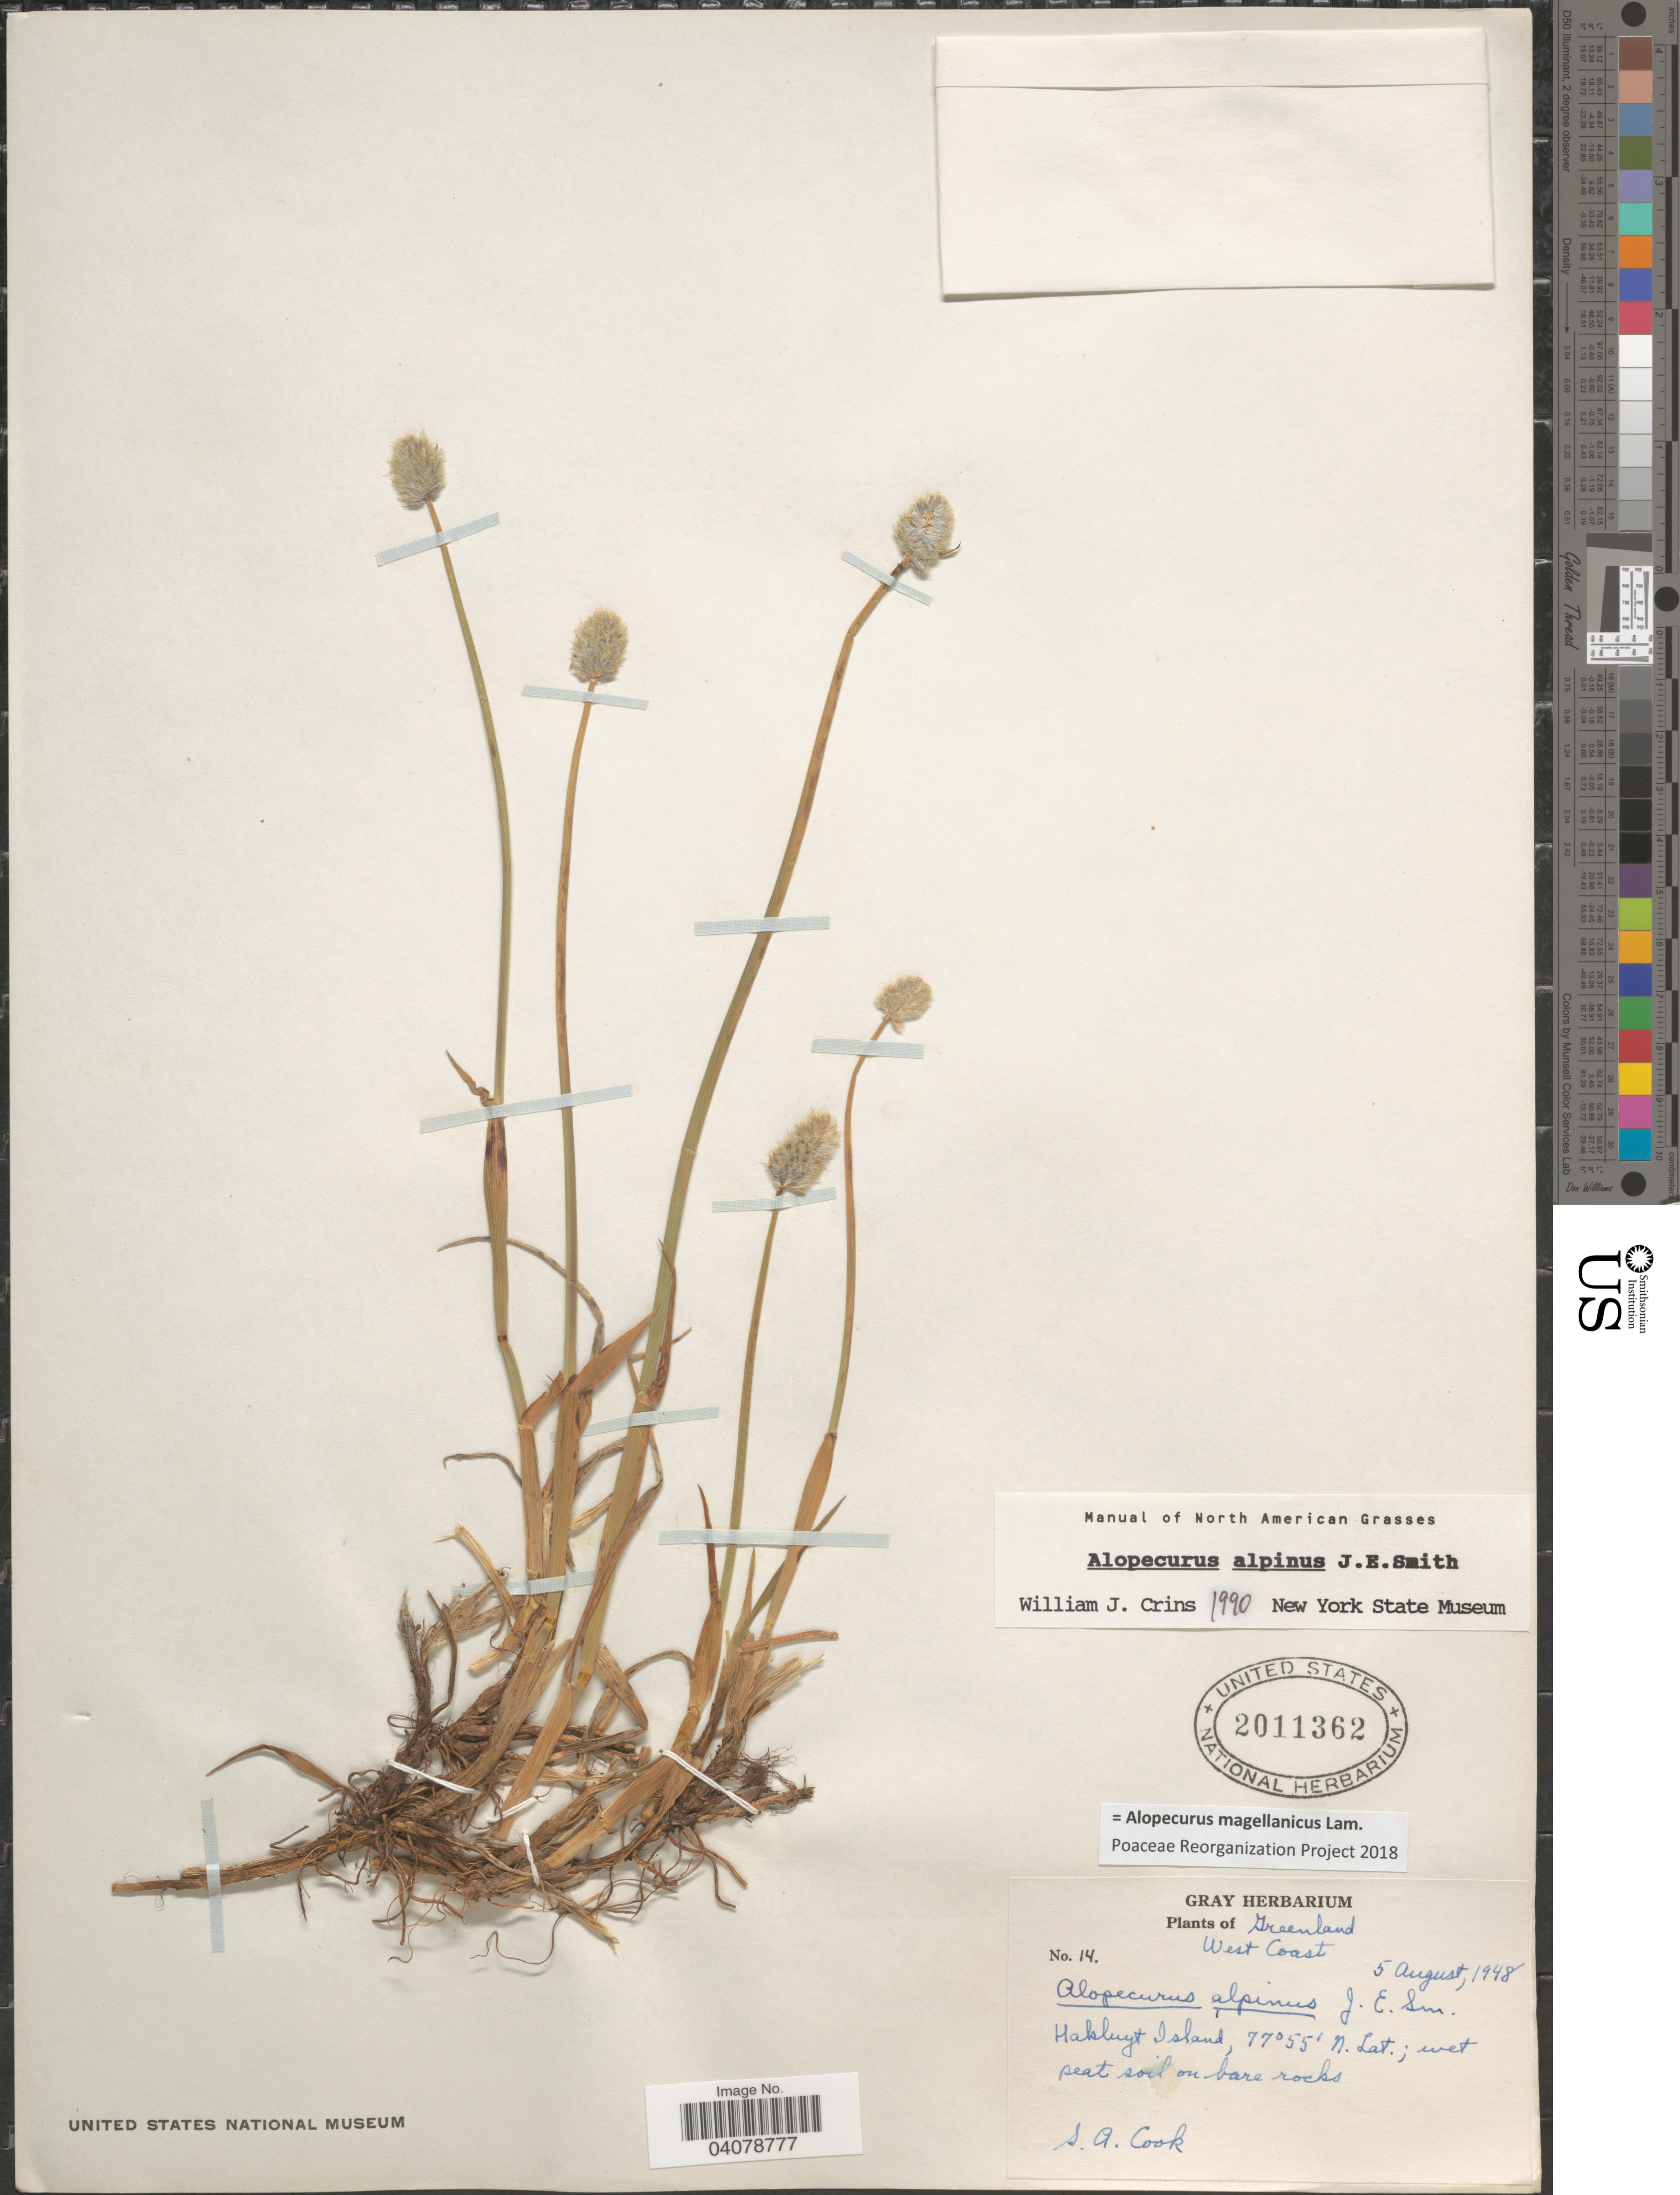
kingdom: Plantae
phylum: Tracheophyta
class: Liliopsida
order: Poales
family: Poaceae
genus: Alopecurus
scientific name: Alopecurus magellanicus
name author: Lam.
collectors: S. A. Cook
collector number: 14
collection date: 1948-08-05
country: Greenland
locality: West Coast. Hakluyt Island.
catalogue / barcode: US 2011362